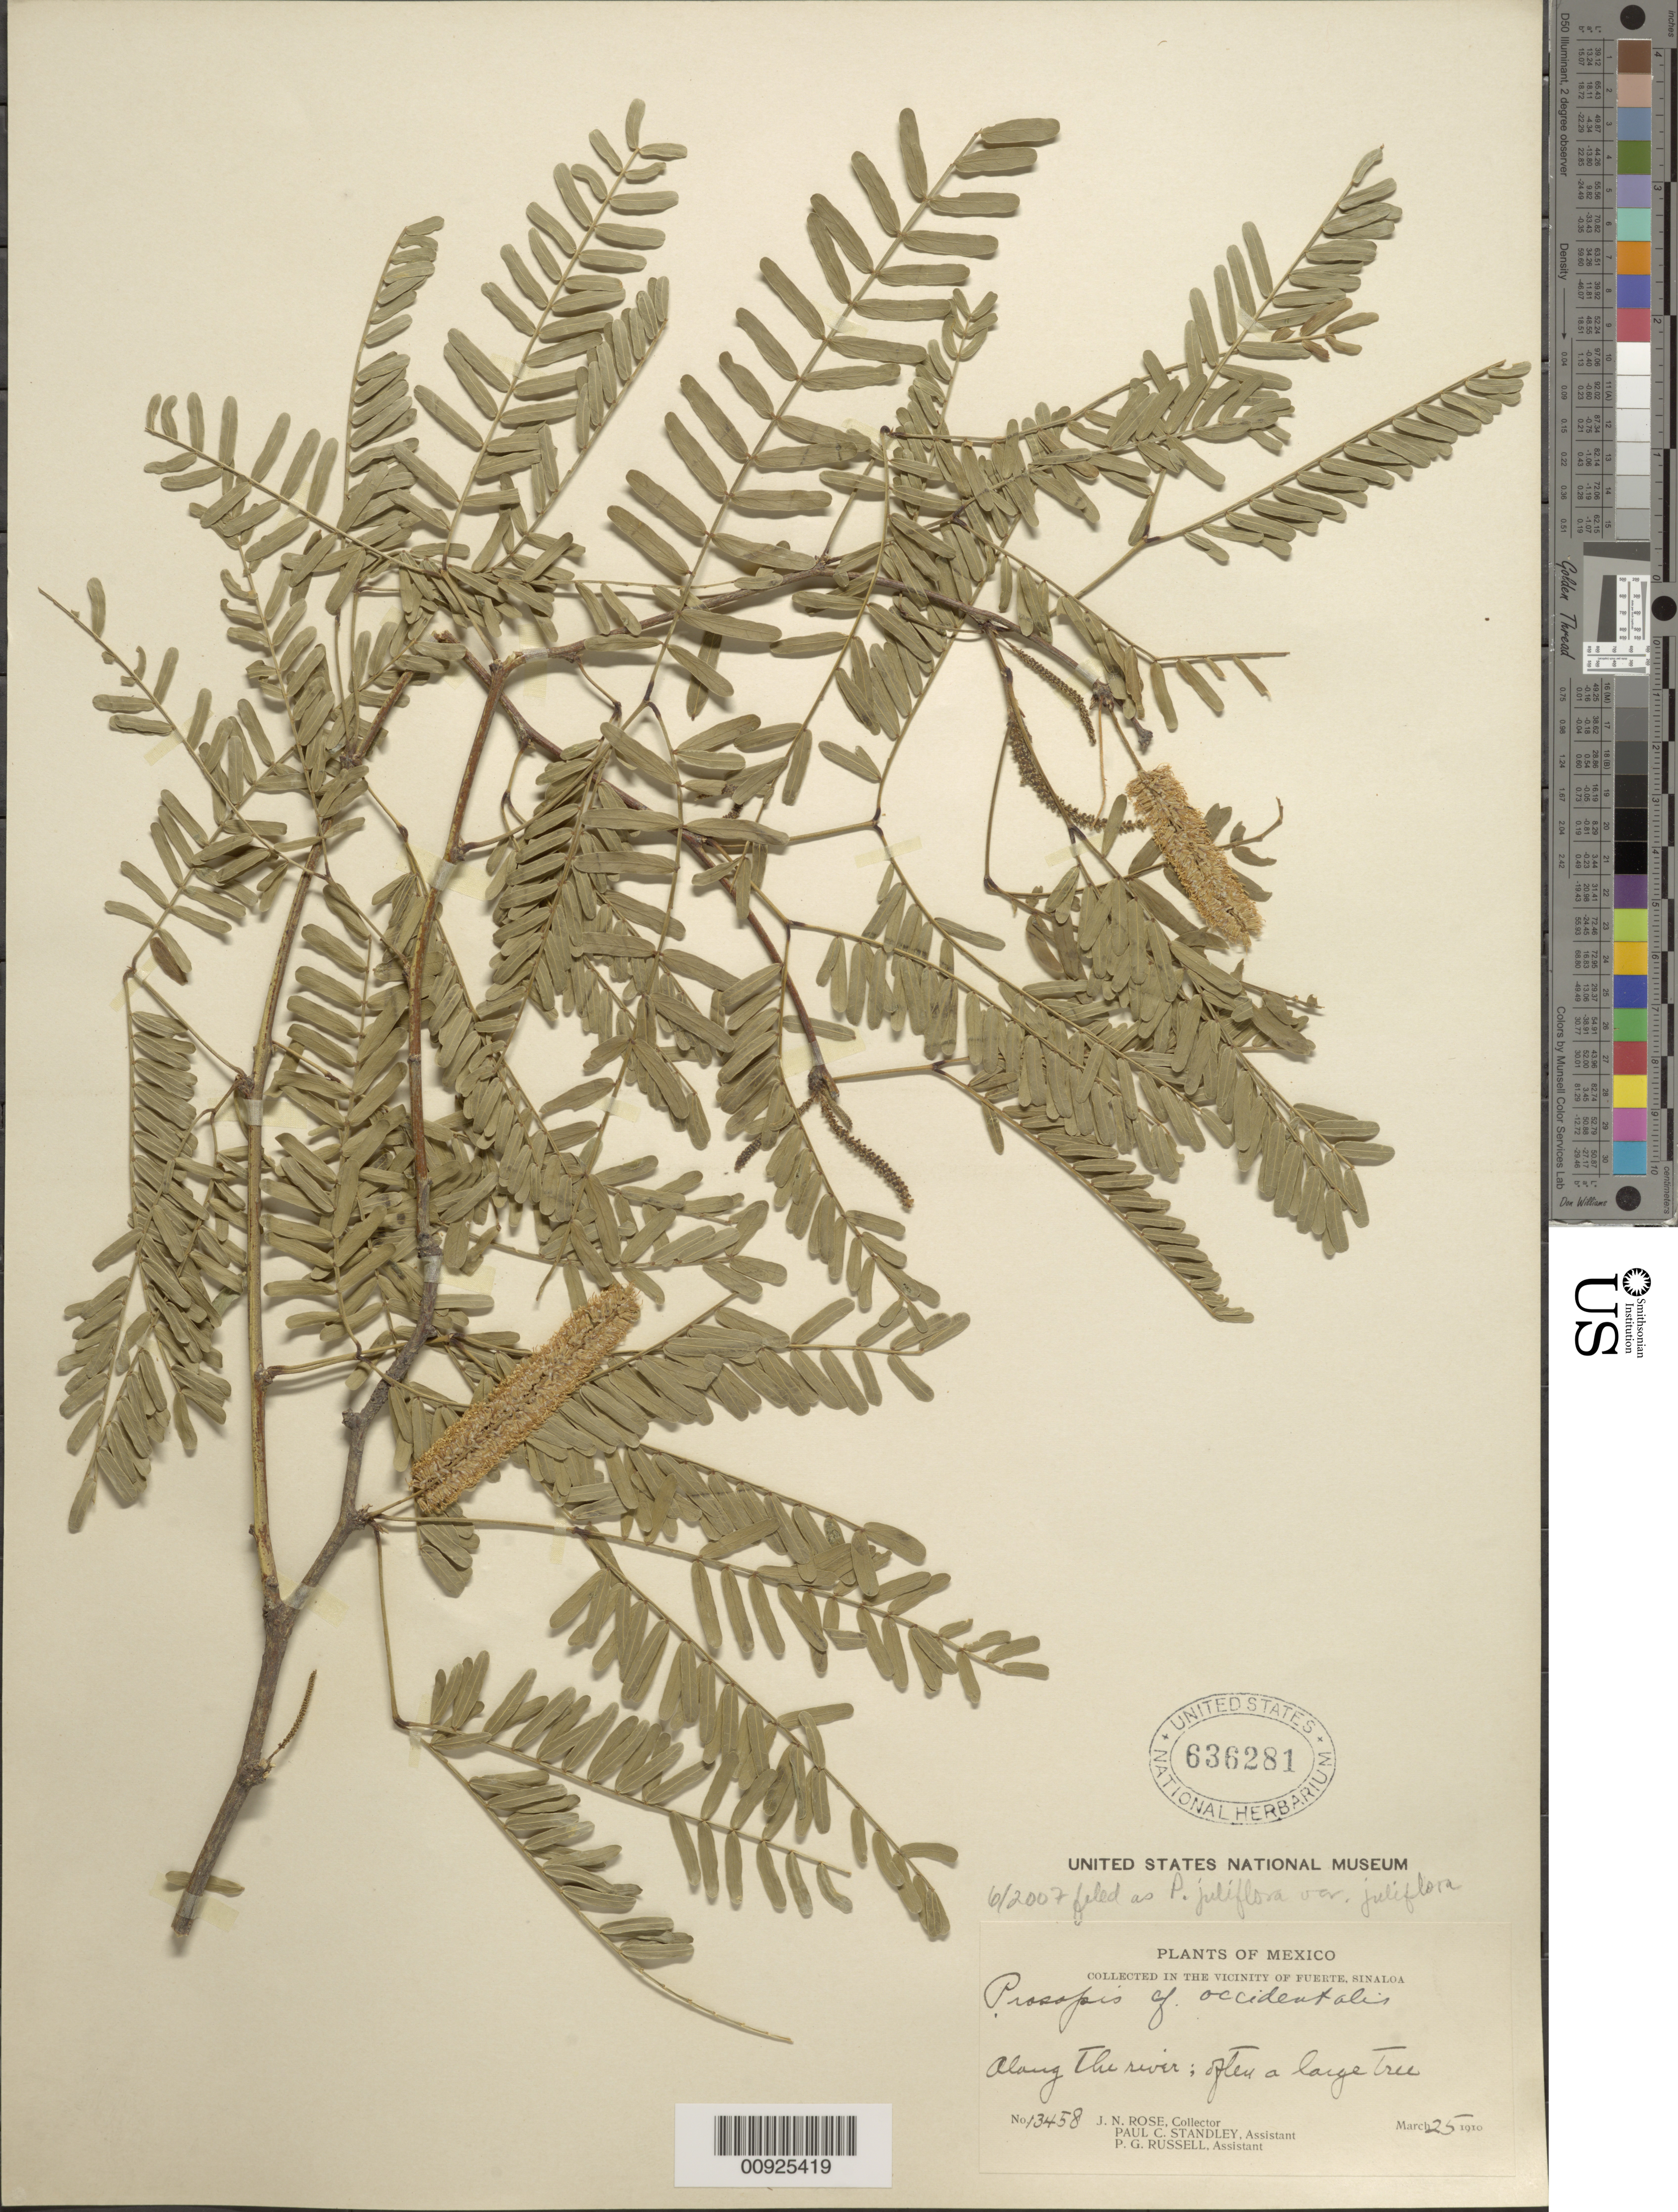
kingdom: Plantae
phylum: Tracheophyta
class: Magnoliopsida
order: Fabales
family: Fabaceae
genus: Neltuma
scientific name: Neltuma juliflora var. juliflora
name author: (Sw.) Raf.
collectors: J. N. Rose, P. C. Standley & P. G. Russell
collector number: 13458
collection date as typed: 25 Mar 1910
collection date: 1910-03-25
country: Mexico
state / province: Sinaloa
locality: In the vicinity of Fuerte,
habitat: Along the river.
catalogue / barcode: US 636281